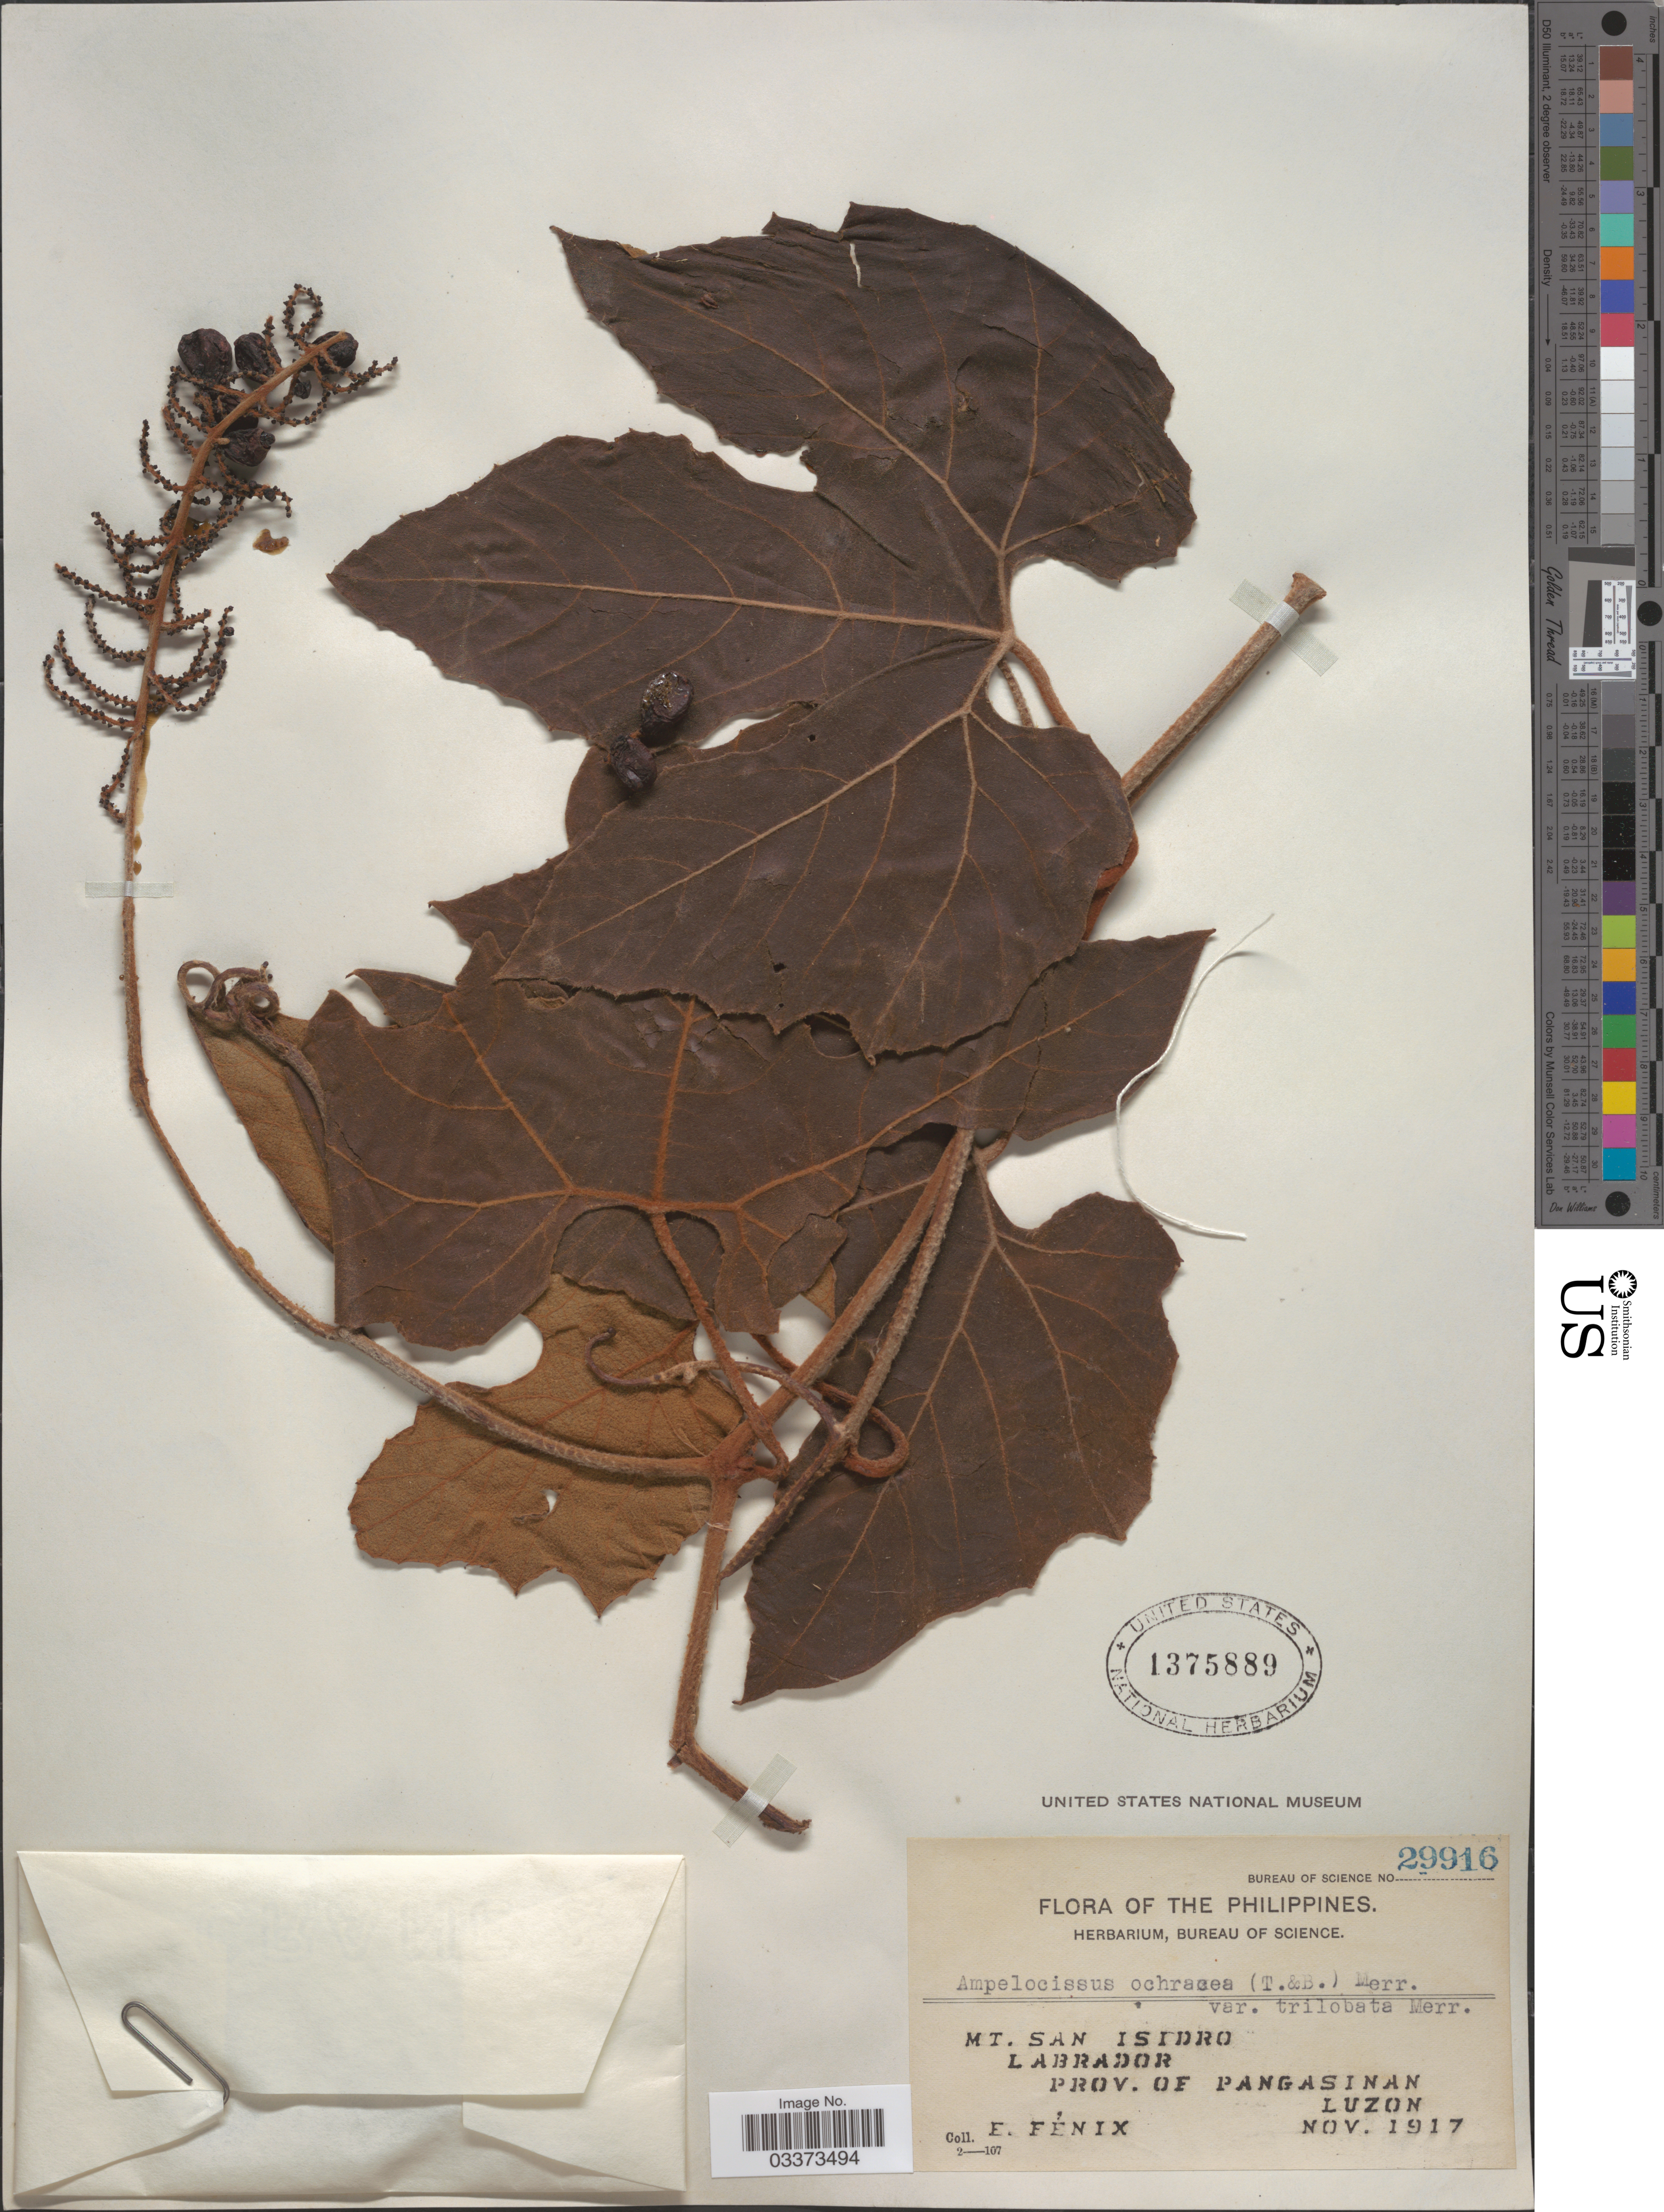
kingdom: Plantae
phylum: Tracheophyta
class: Magnoliopsida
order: Vitales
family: Vitaceae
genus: Ampelocissus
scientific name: Ampelocissus ochracea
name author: (Merr.) Merr.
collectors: E. Fénix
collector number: Bureau of Science 29916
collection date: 1917-11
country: Philippines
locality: Mt. San Isidro, Labrador, Prov. of Pangasinan, Luzon.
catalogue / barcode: US 1375889